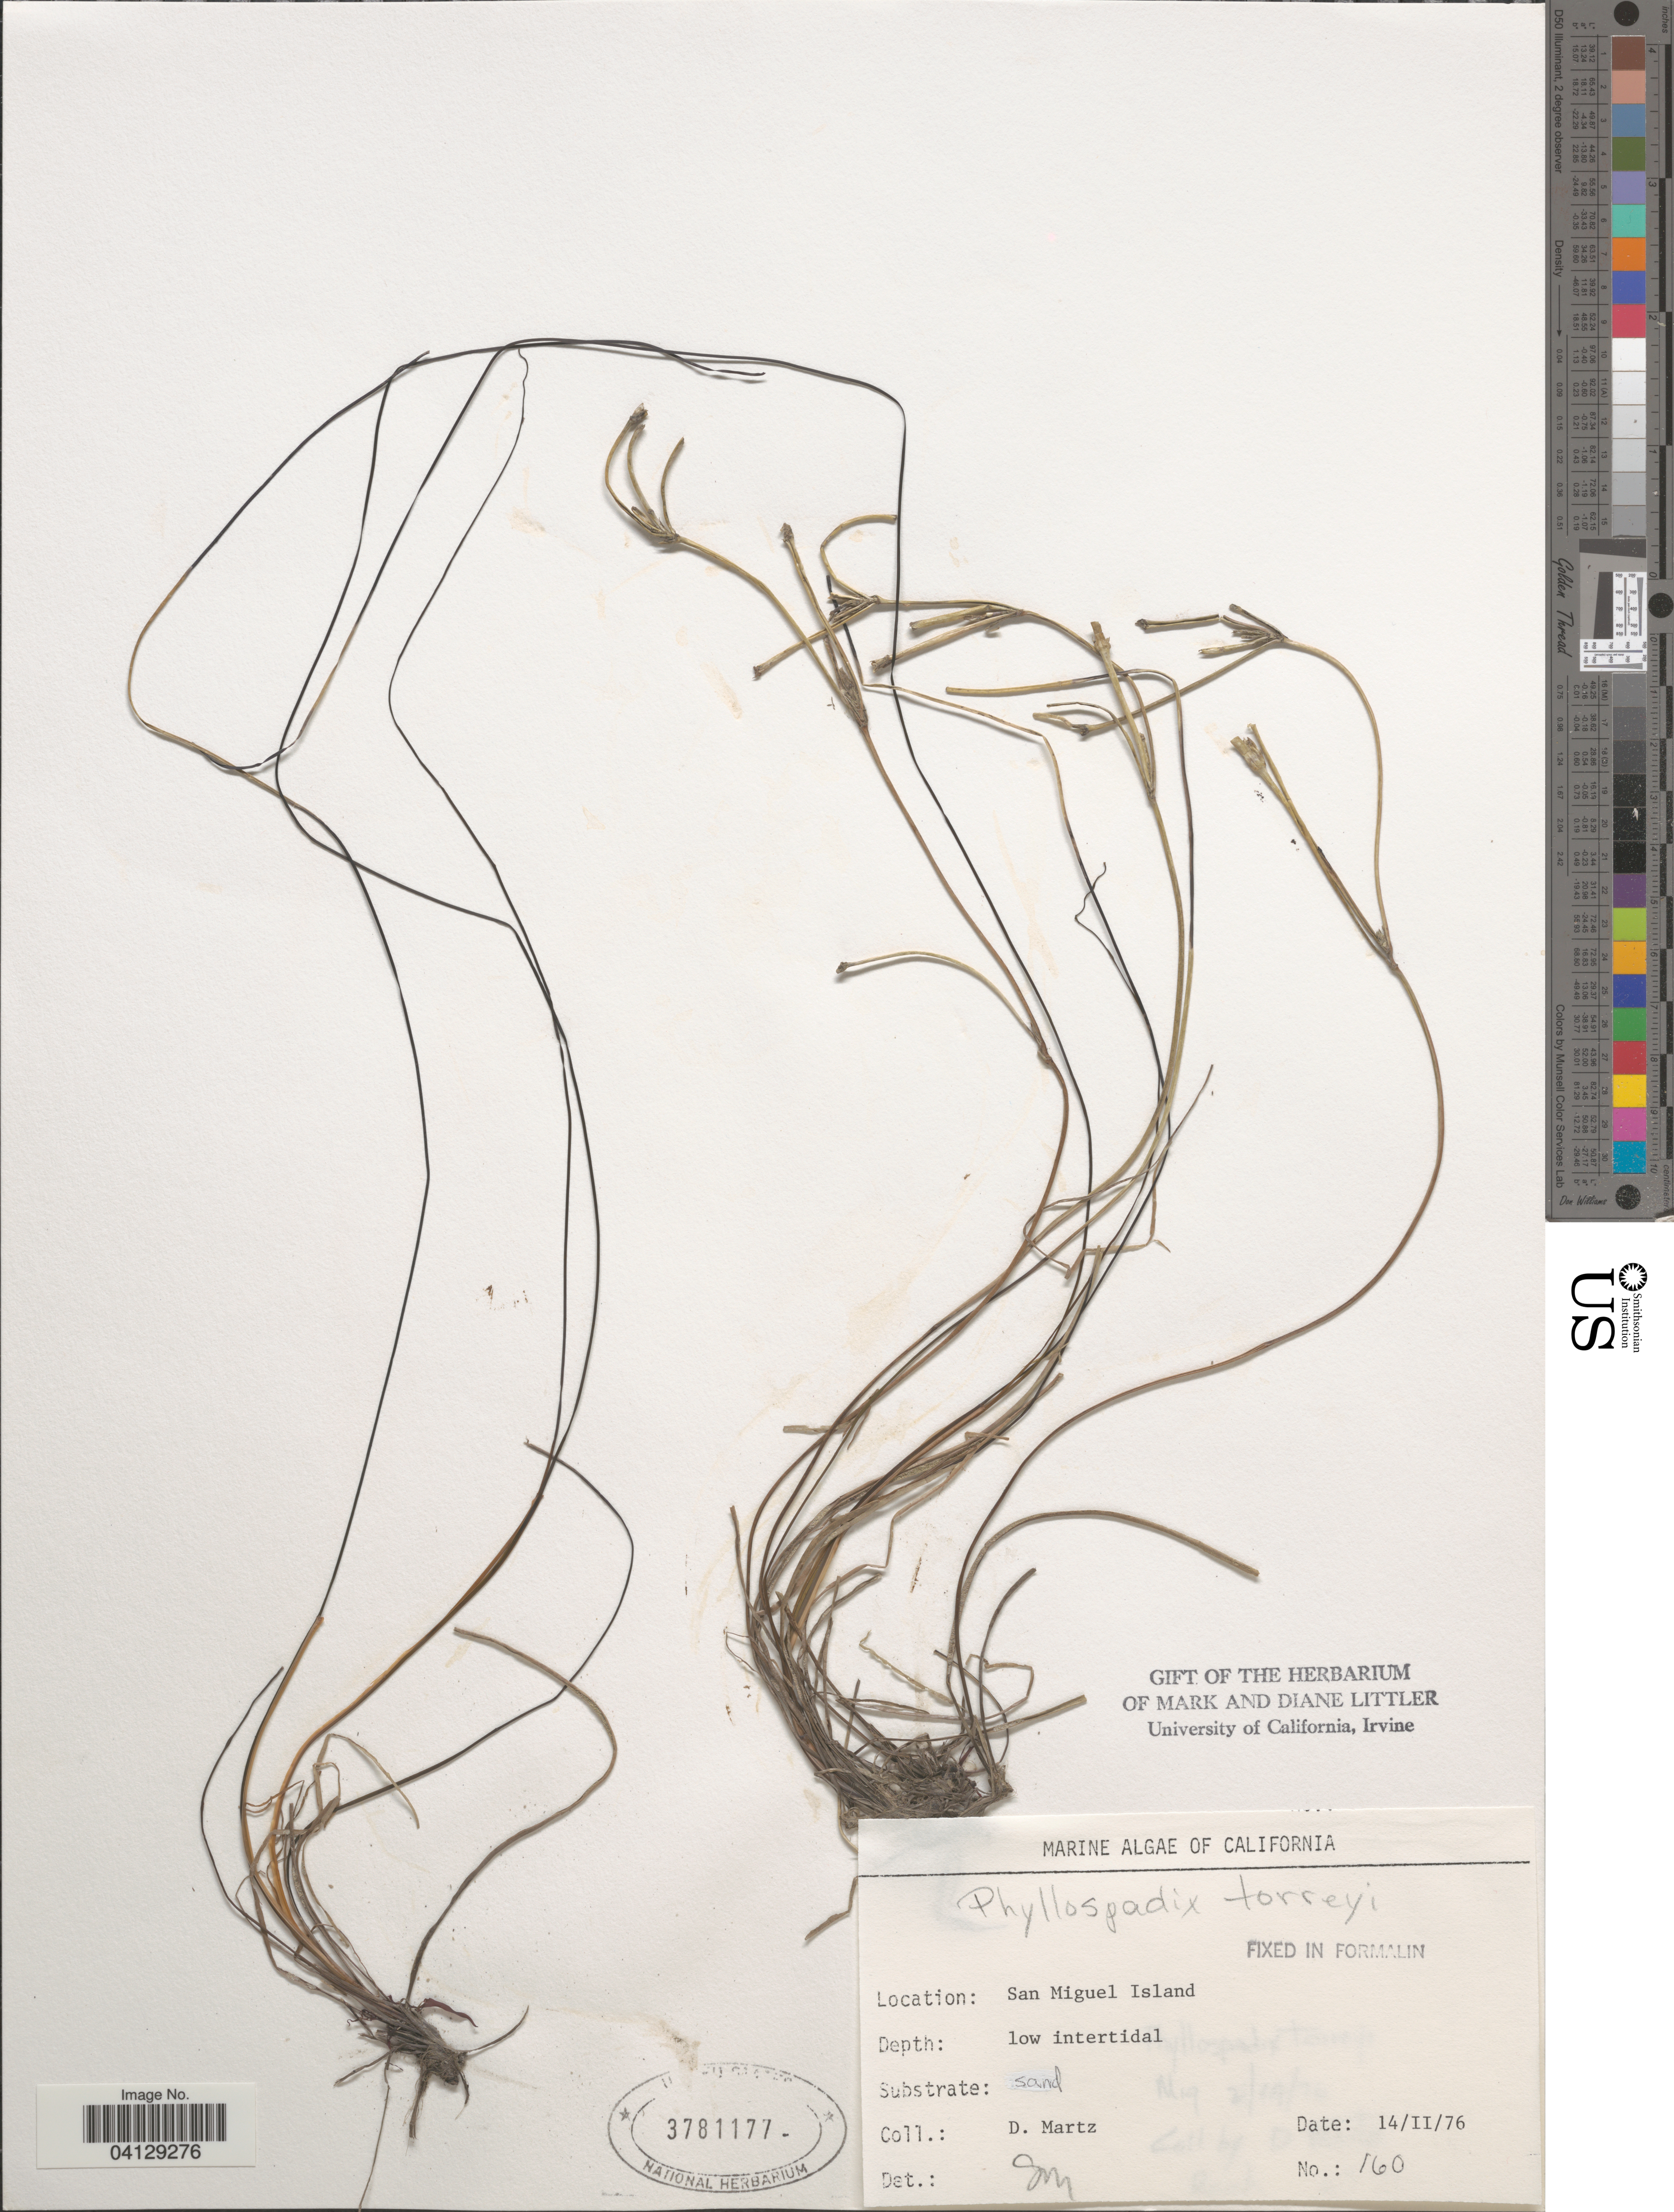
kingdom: Plantae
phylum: Tracheophyta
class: Liliopsida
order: Alismatales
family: Zosteraceae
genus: Phyllospadix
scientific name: Phyllospadix torreyi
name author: S. Watson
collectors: D. Martz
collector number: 160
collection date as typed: Transcribed d/m/y: 14/2/76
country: United States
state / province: California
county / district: Santa Barbara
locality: San Miguel Island.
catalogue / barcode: US 3781177